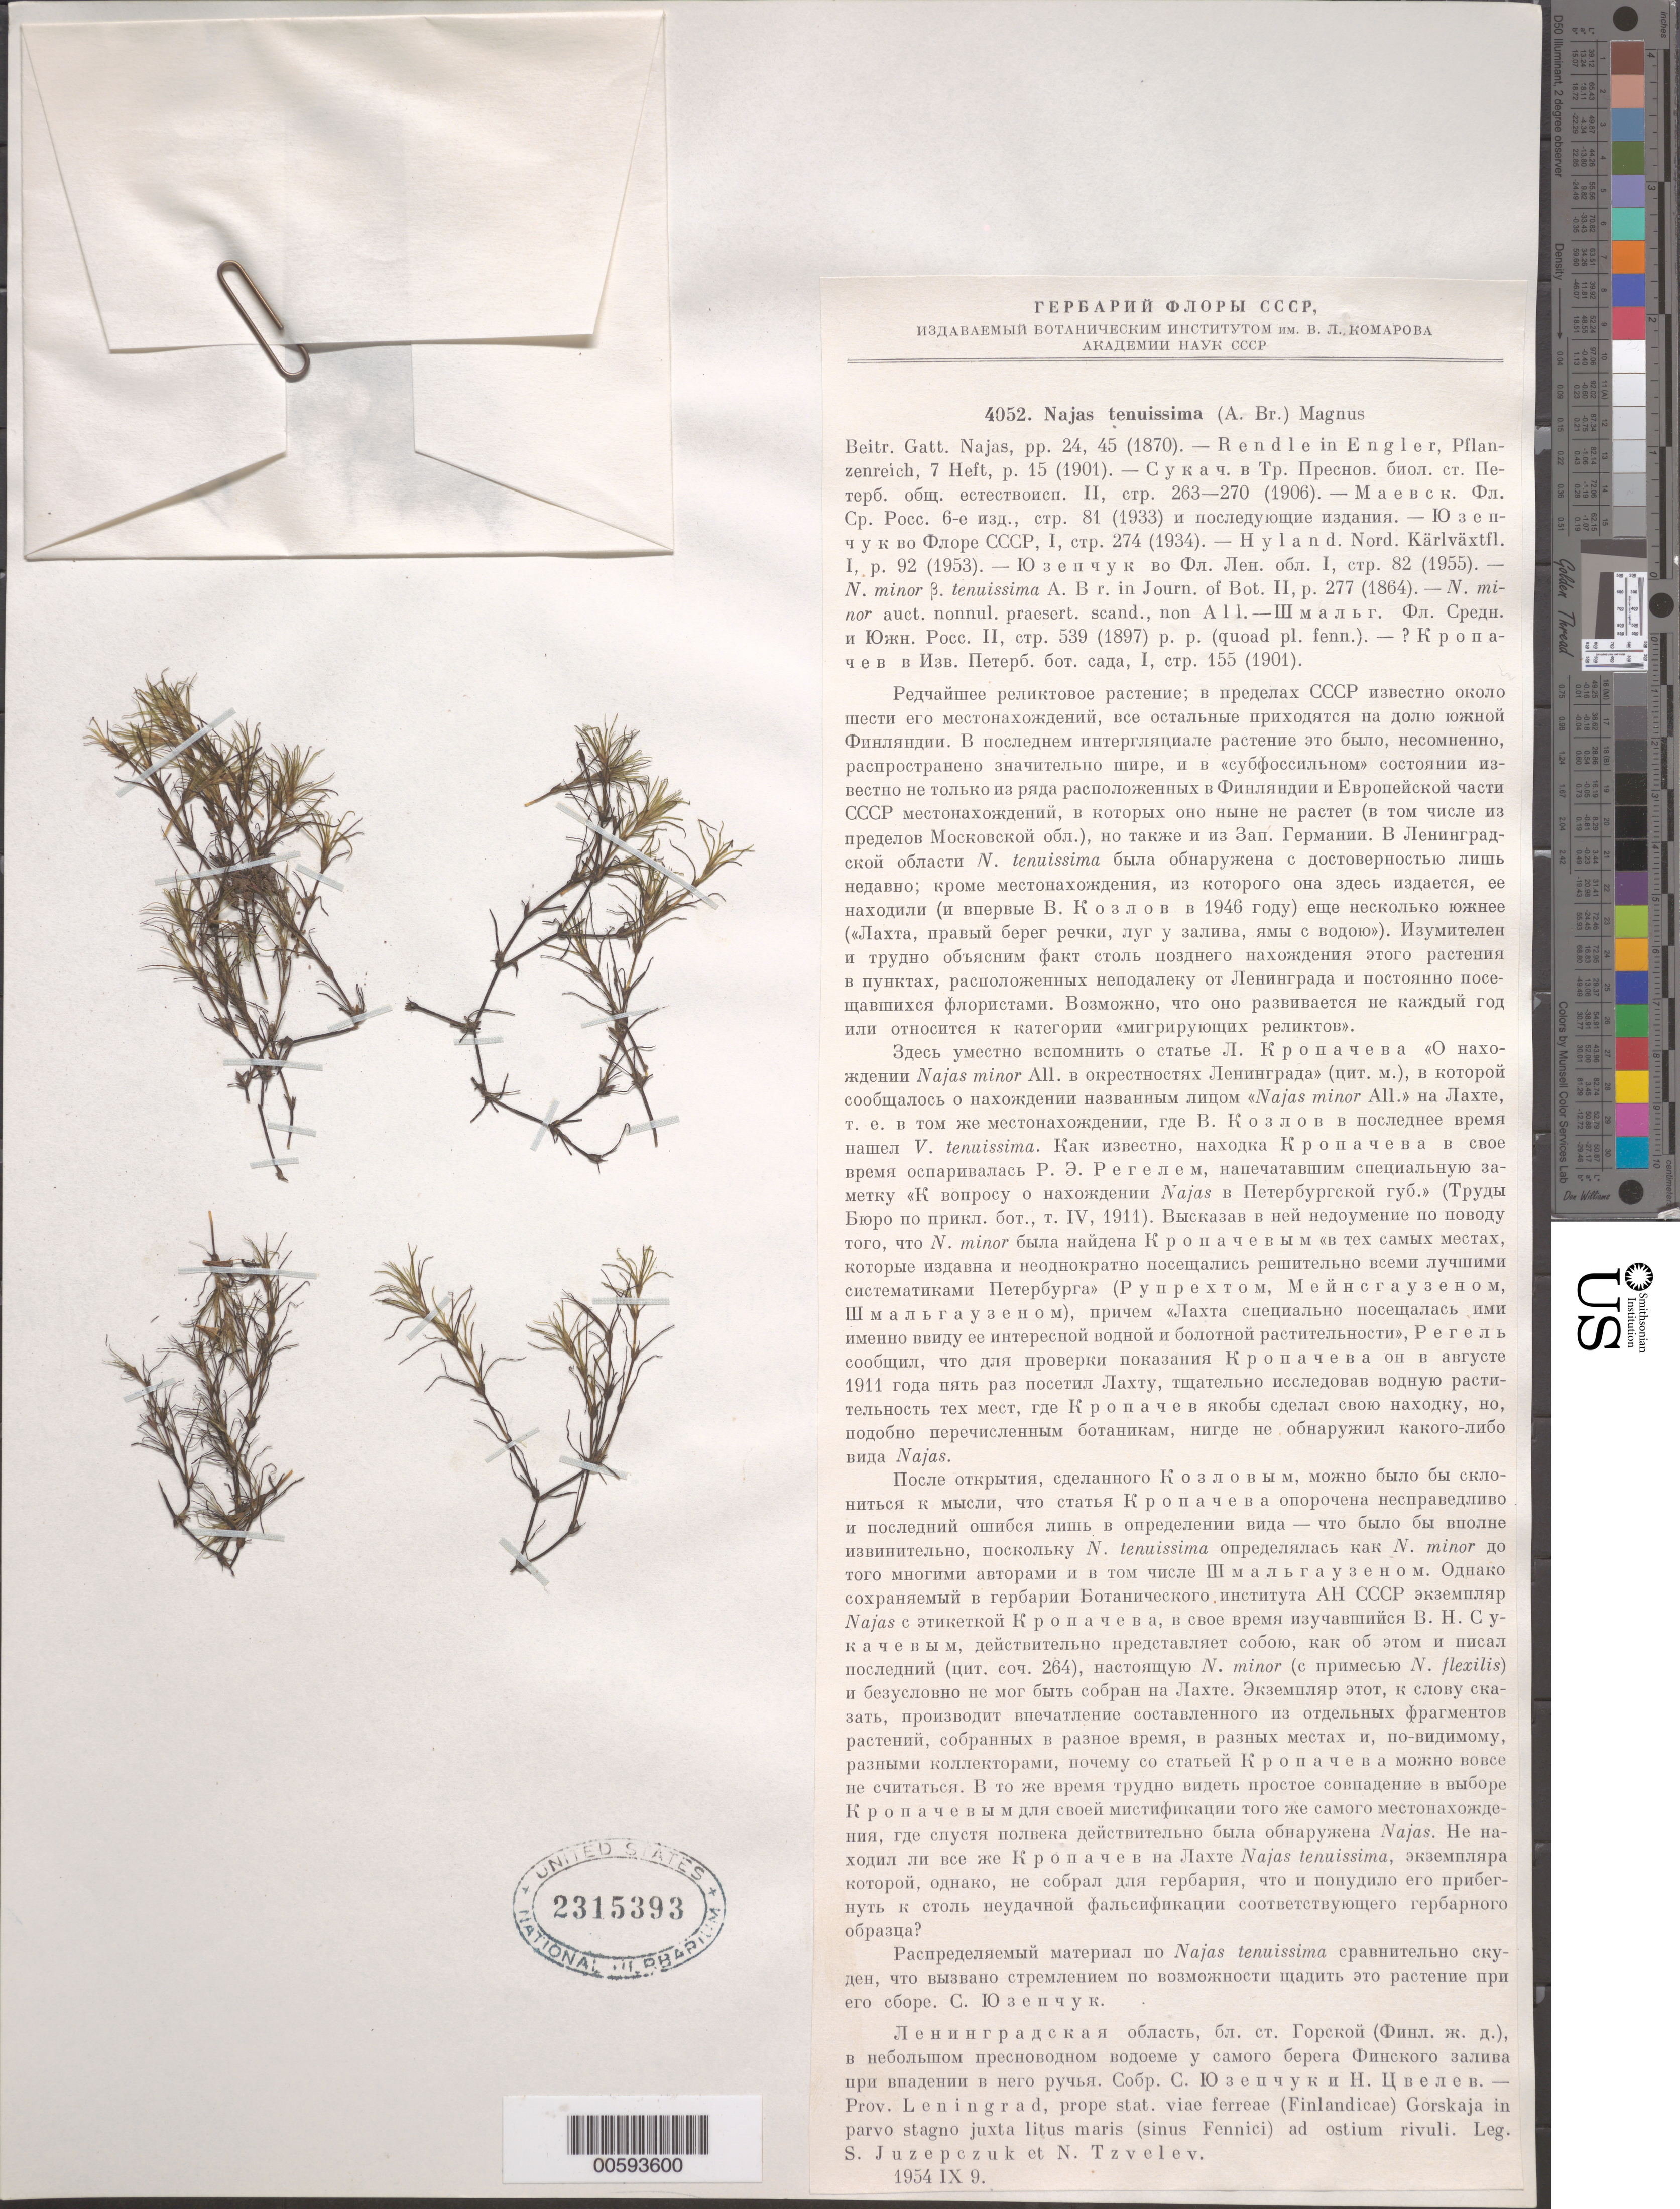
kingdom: Plantae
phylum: Tracheophyta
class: Liliopsida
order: Alismatales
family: Hydrocharitaceae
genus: Najas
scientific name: Najas tenuissima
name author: (A. Braun) Magnus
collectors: S. V. Juzepczuk & N. N. Tzvelev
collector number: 4052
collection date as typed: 09 Sep 1954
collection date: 1954-09-09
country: Russian Federation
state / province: St. Petersburg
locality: St. Petersburg (or Sankt-Peterburg or formerly Leningrad)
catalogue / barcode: US 2315393